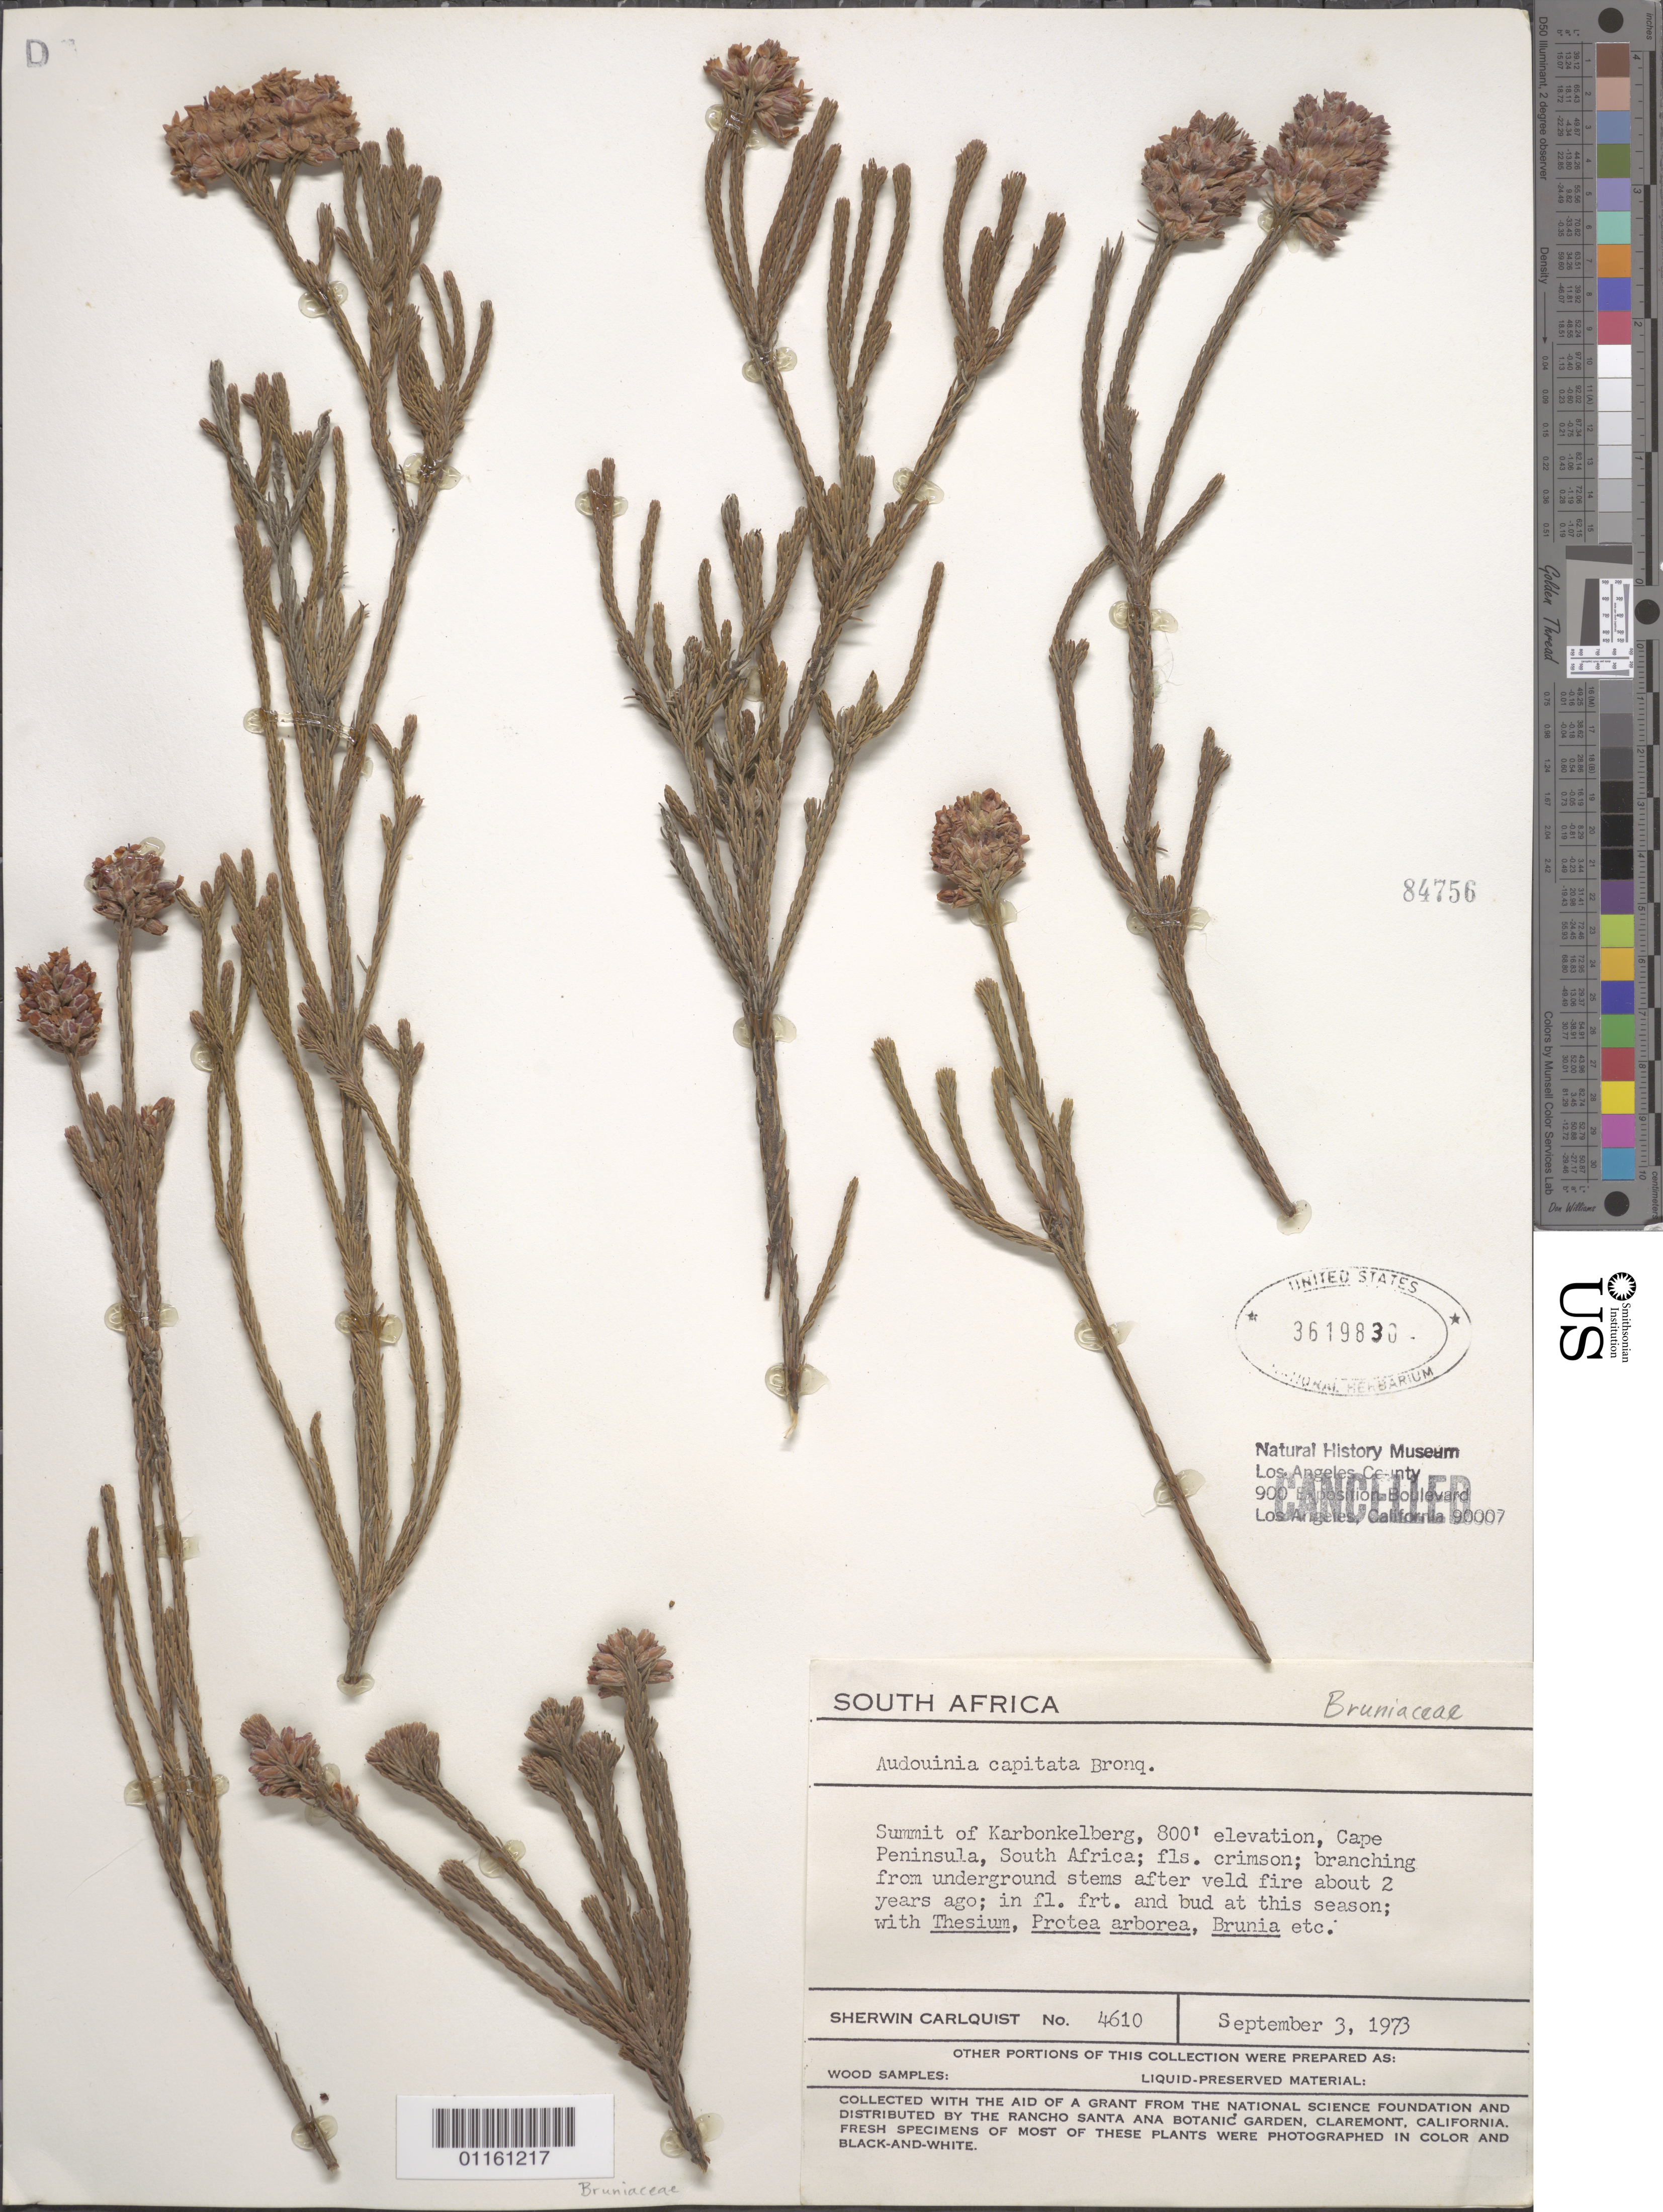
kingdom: Plantae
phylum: Tracheophyta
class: Magnoliopsida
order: Bruniales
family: Bruniaceae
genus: Audouinia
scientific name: Audouinia capitata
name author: Brongn.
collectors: S. Carlquist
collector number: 4610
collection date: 1973-09-03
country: South Africa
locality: Summit of Karbonkelberg, Cape Peninsula.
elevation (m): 800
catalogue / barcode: US 3619830